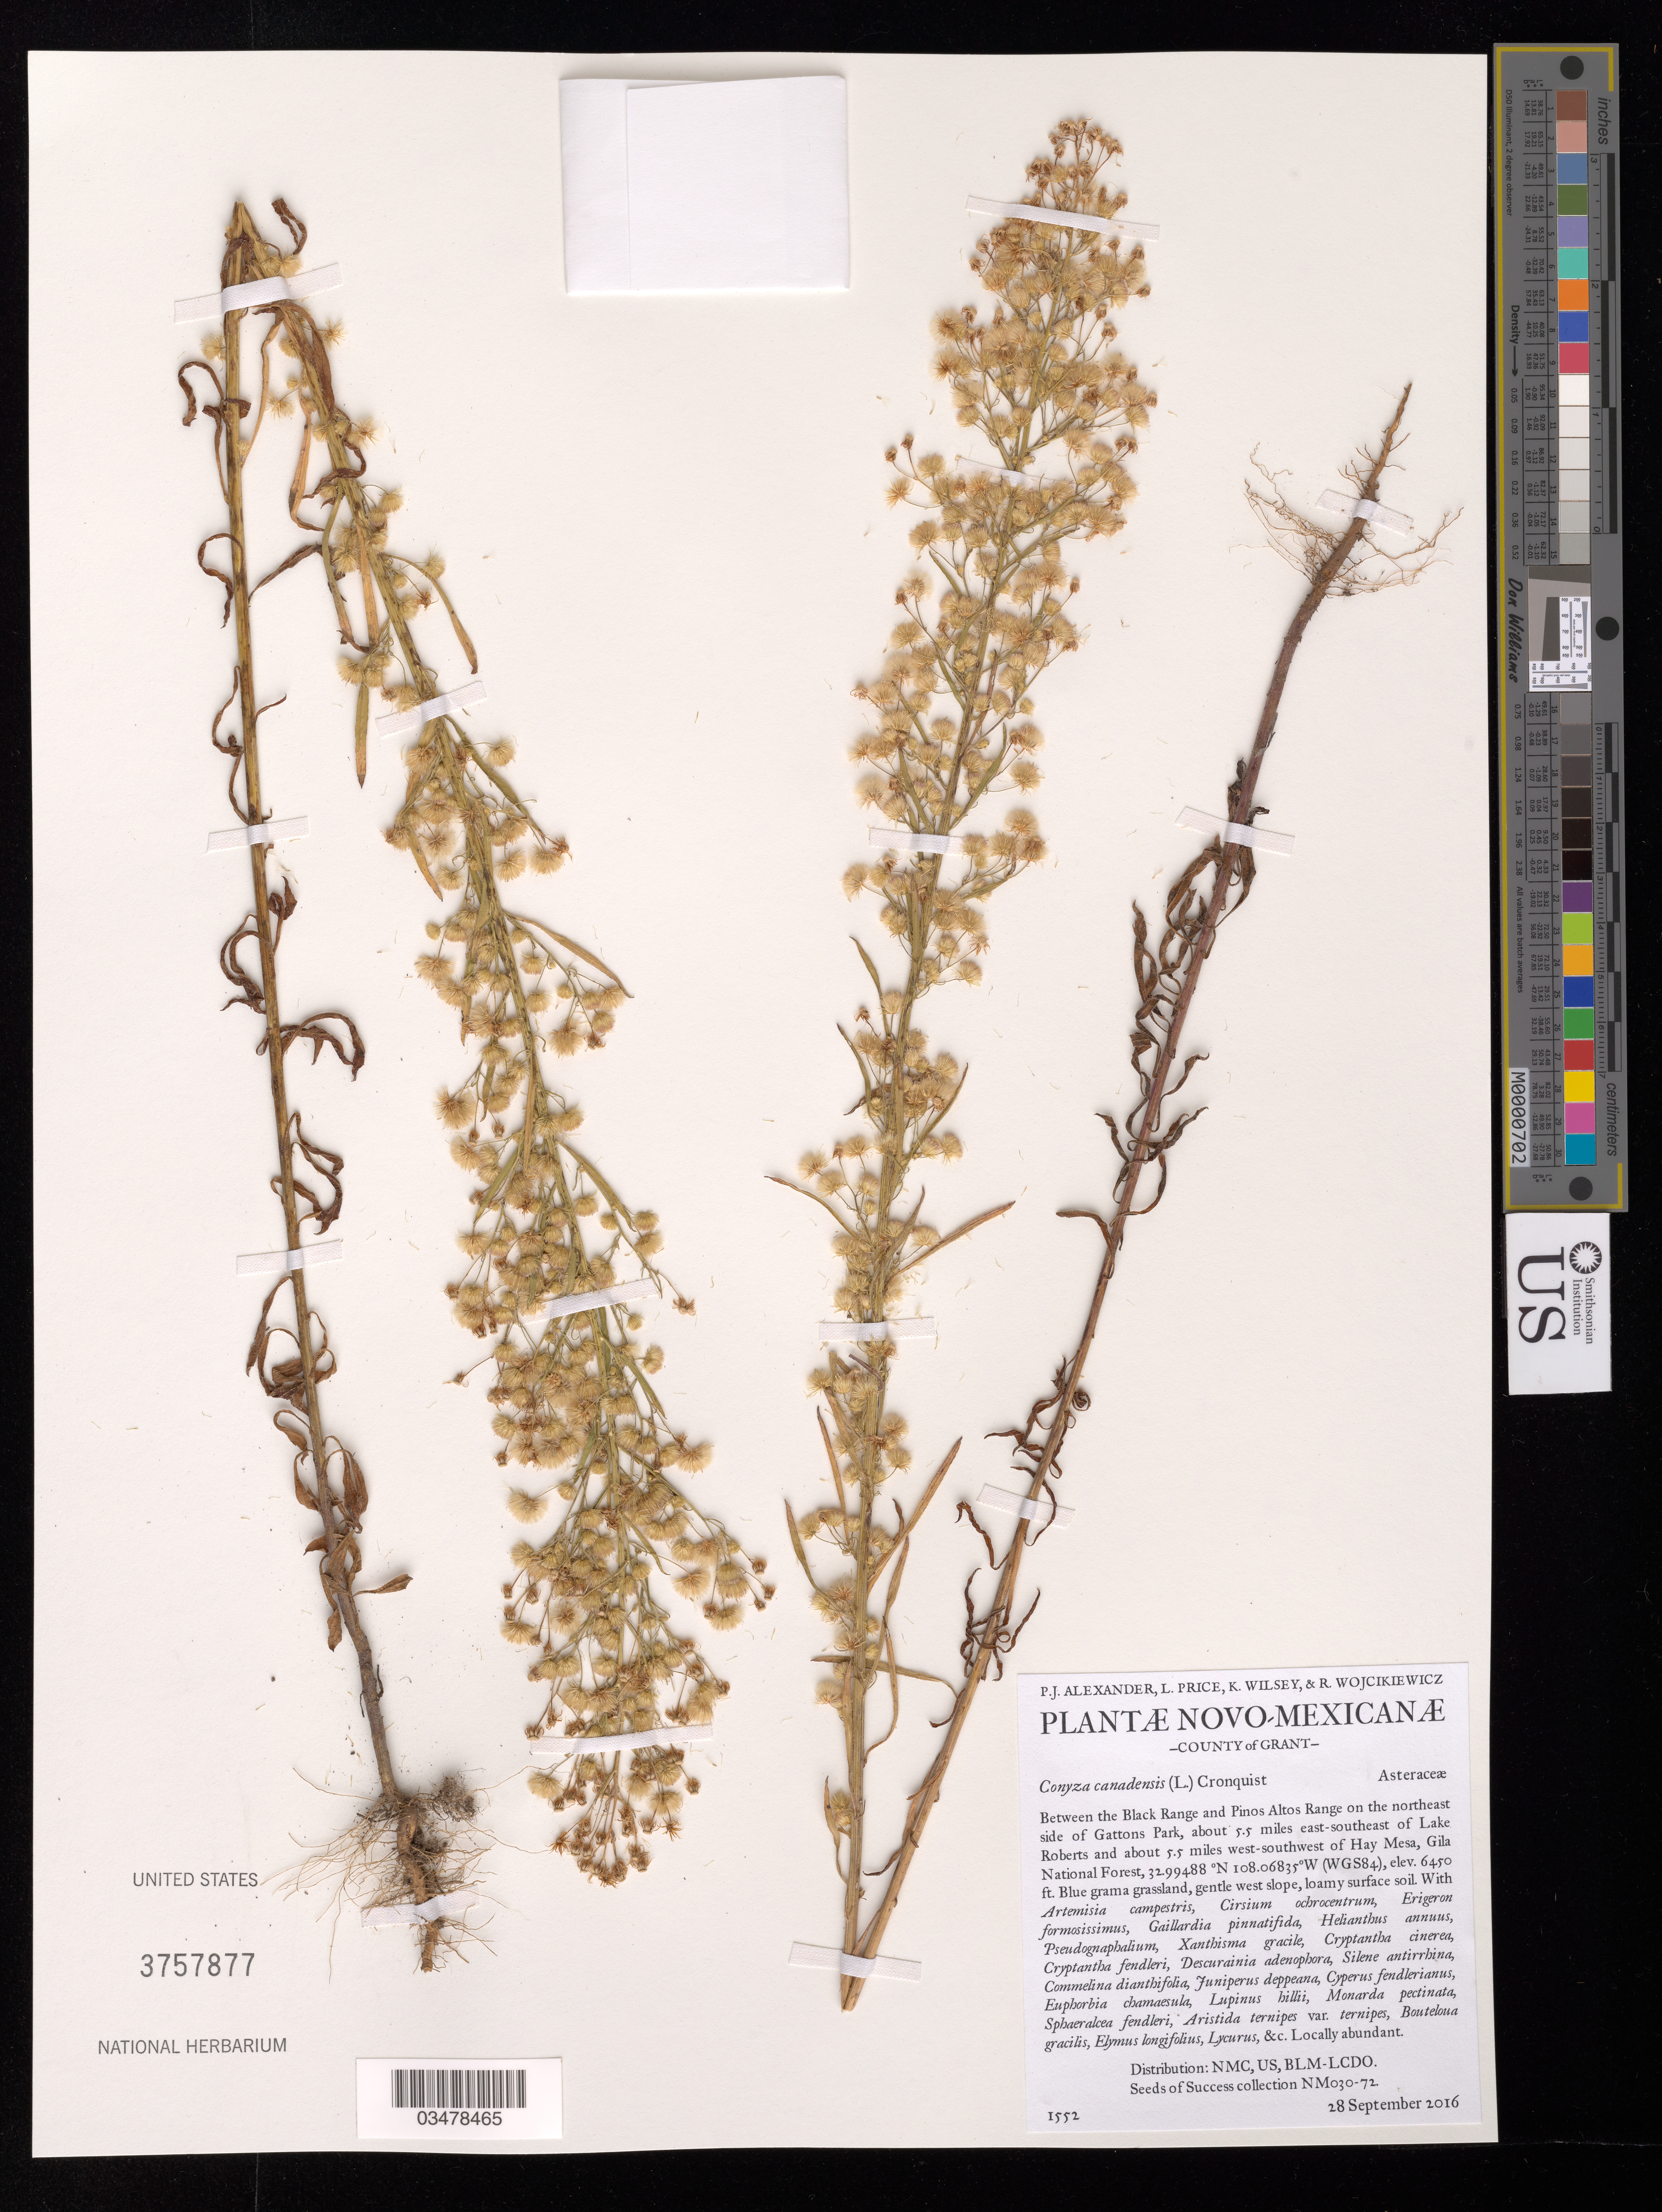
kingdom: Plantae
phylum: Tracheophyta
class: Magnoliopsida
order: Asterales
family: Asteraceae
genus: Conyza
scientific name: Conyza canadensis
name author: (L.) Cronq.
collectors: P. Alexander, L. Price, K. Wilsey & R. Wojcikiewicz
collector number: NM030-072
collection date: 2016-09-28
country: United States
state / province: New Mexico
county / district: Grant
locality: Gila National Forest: Wilderness Ranger District, Mimbres allotment, 00507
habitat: Blue grama grassland. Ecological site descriptions not available on national forest lands. With Artemisia campestris, Helianthus annuus, Monarda pectinata, etc.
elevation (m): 1966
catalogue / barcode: US 3757877